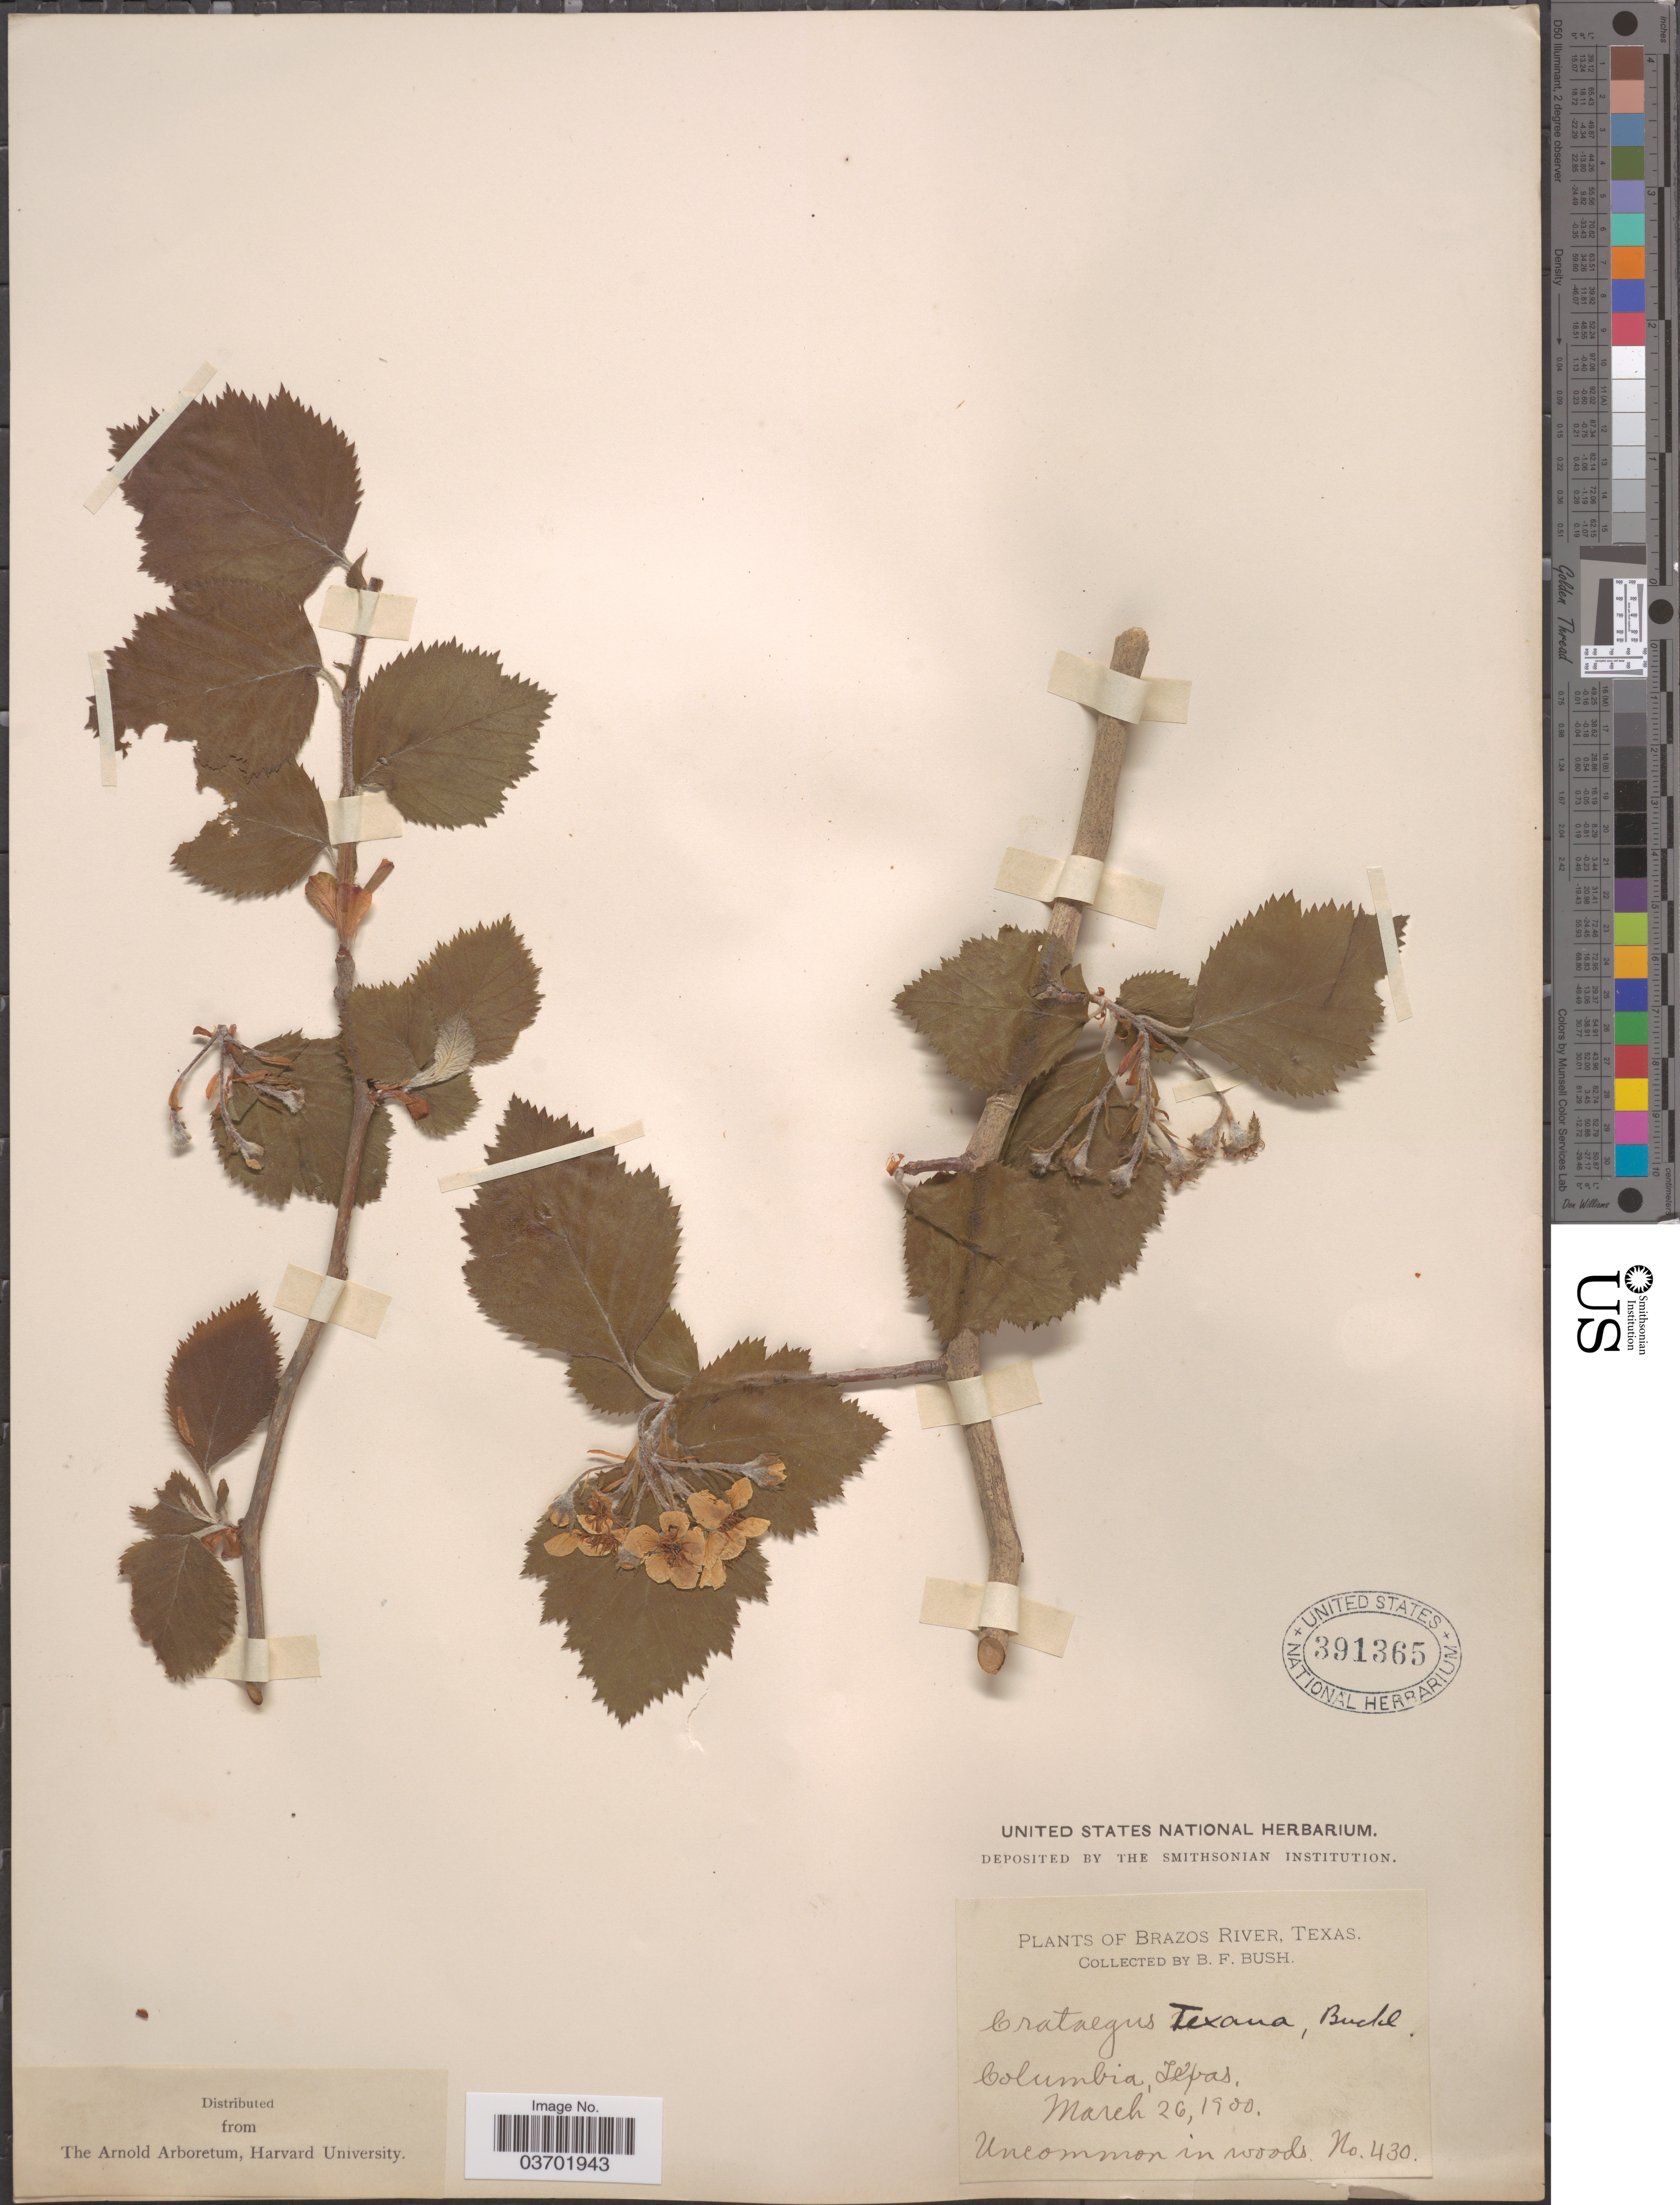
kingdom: Plantae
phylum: Tracheophyta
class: Magnoliopsida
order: Rosales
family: Rosaceae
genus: Crataegus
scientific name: Crataegus texana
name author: Buckley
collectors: B. F. Bush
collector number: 430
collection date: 1900-03-26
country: United States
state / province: Texas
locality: Brazos River. Columbia.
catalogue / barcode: US 391365